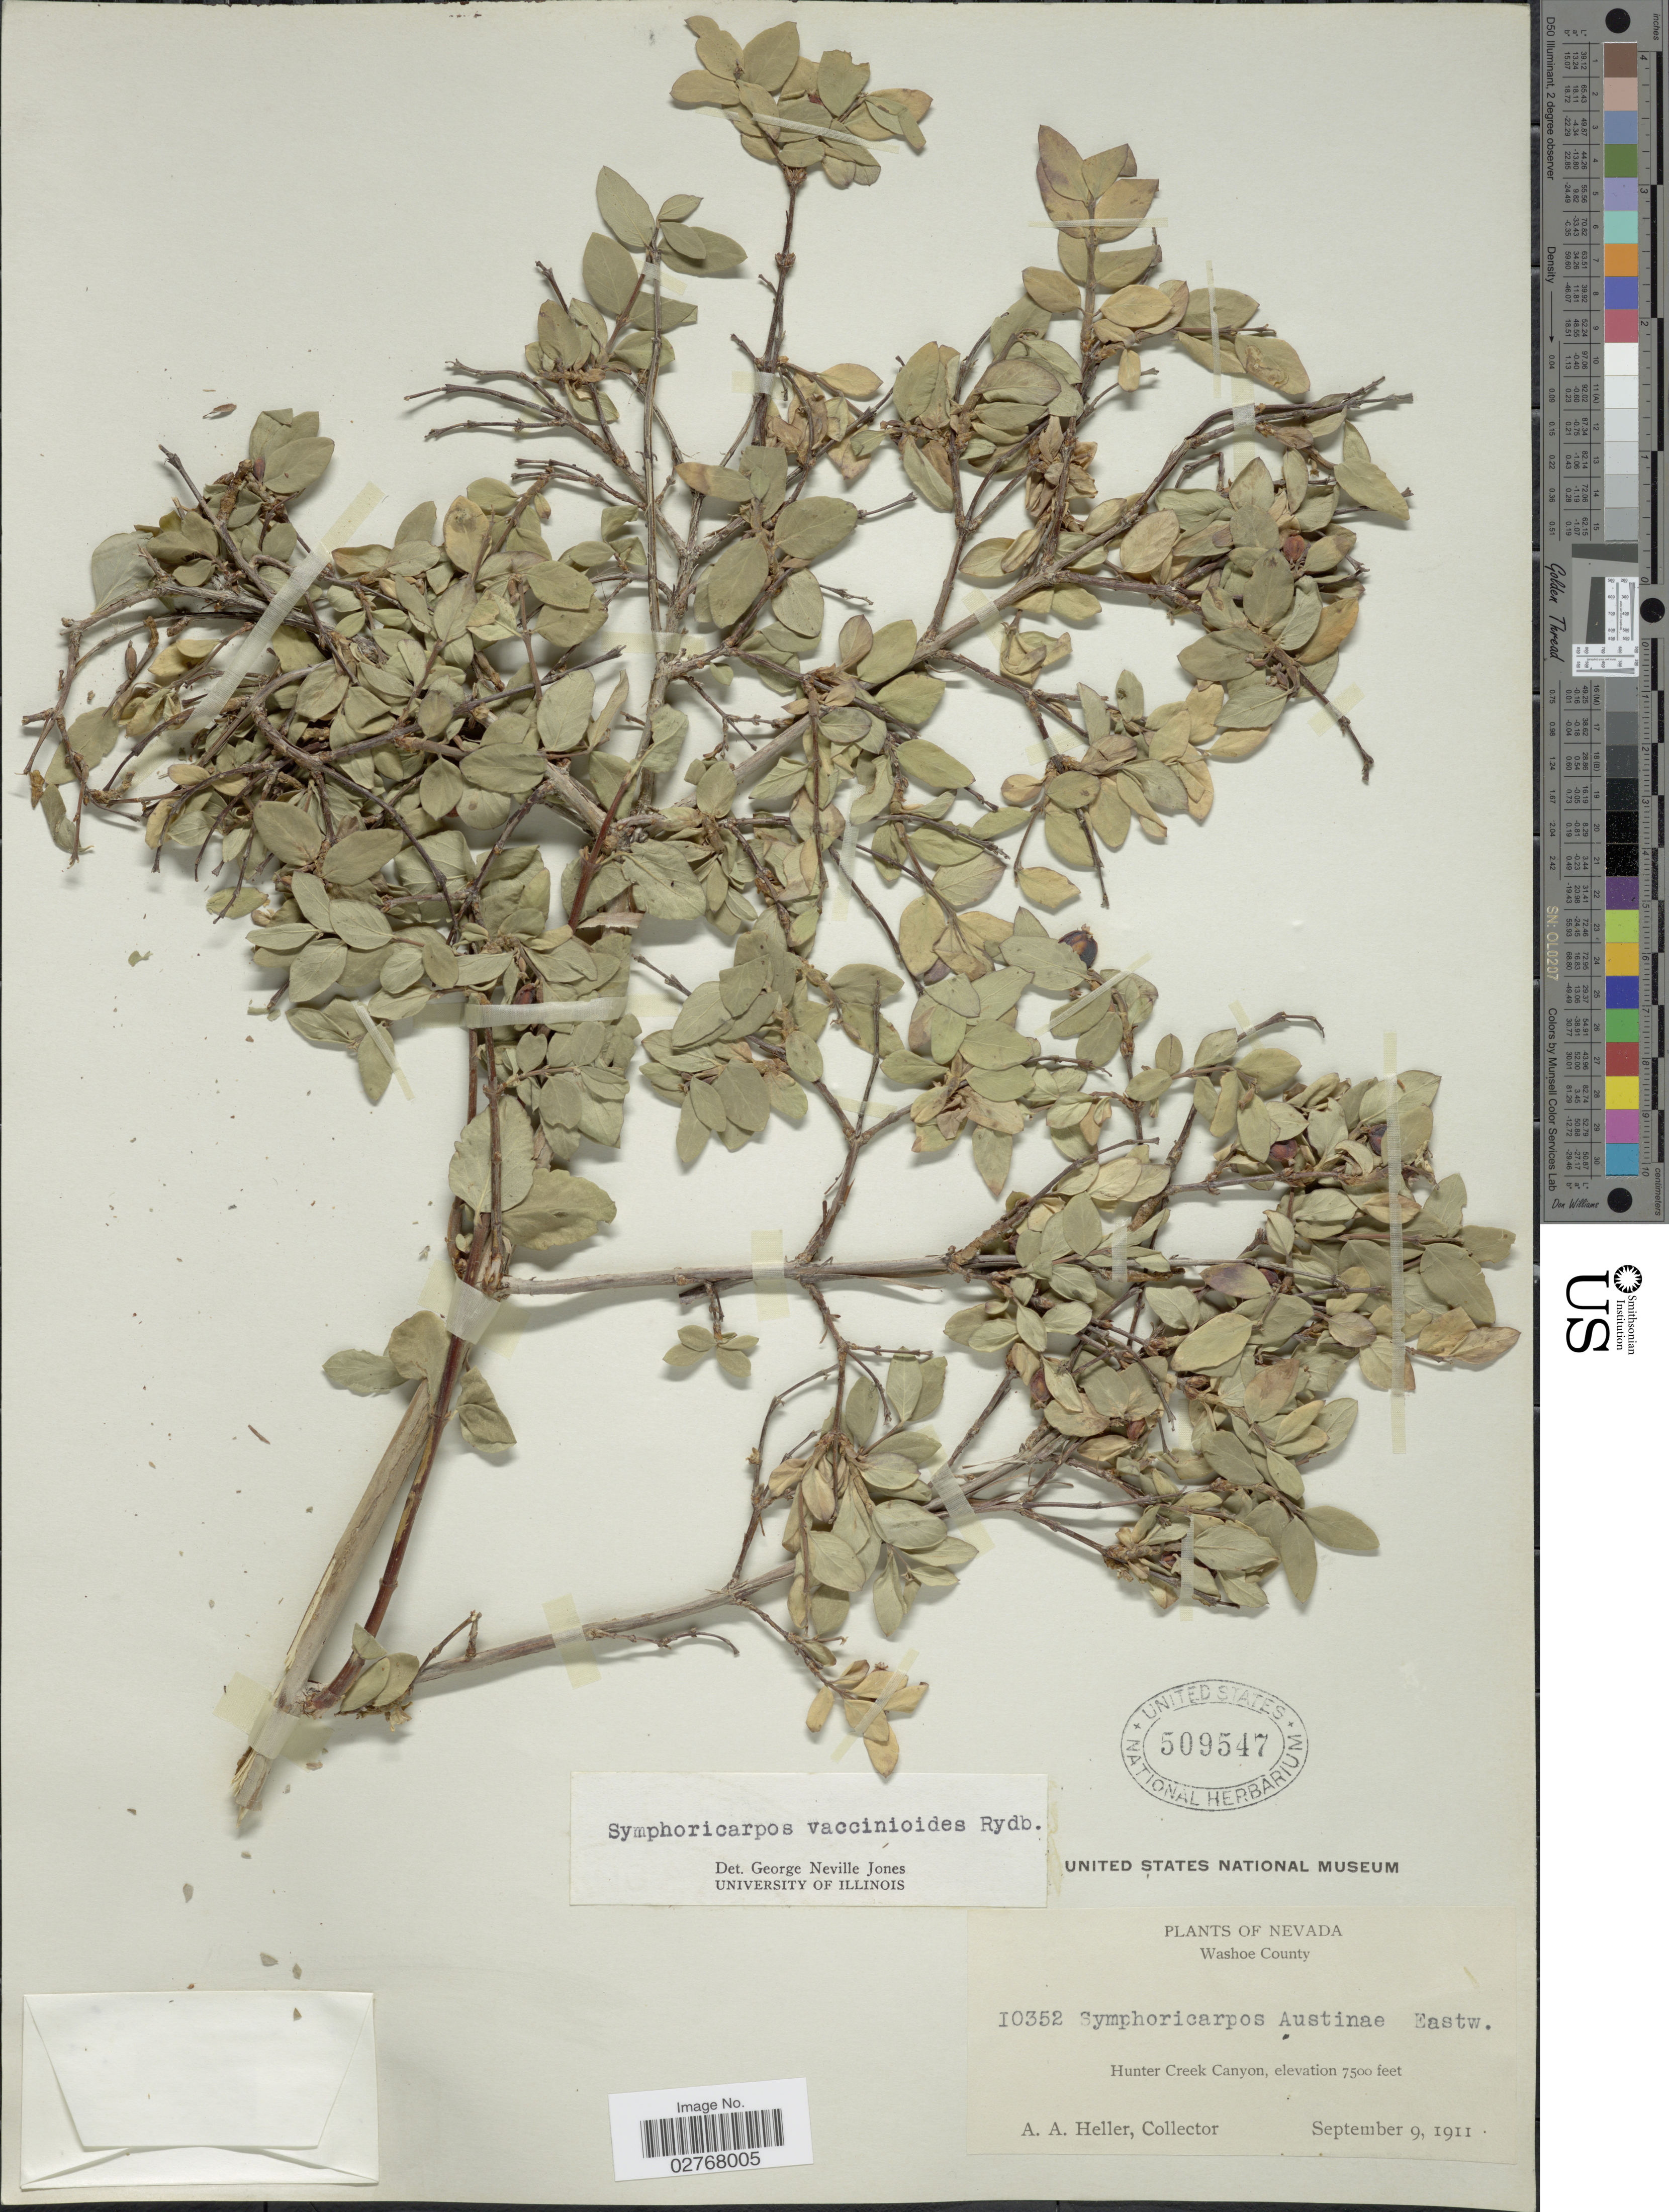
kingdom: Plantae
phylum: Tracheophyta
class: Magnoliopsida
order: Dipsacales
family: Caprifoliaceae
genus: Symphoricarpos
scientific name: Symphoricarpos vaccinioides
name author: Rydb.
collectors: A. A. Heller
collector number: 10352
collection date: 1911-09-09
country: United States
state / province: Nevada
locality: Washoe County, Hunter Creek Canyon.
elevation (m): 2286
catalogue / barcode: US 509547